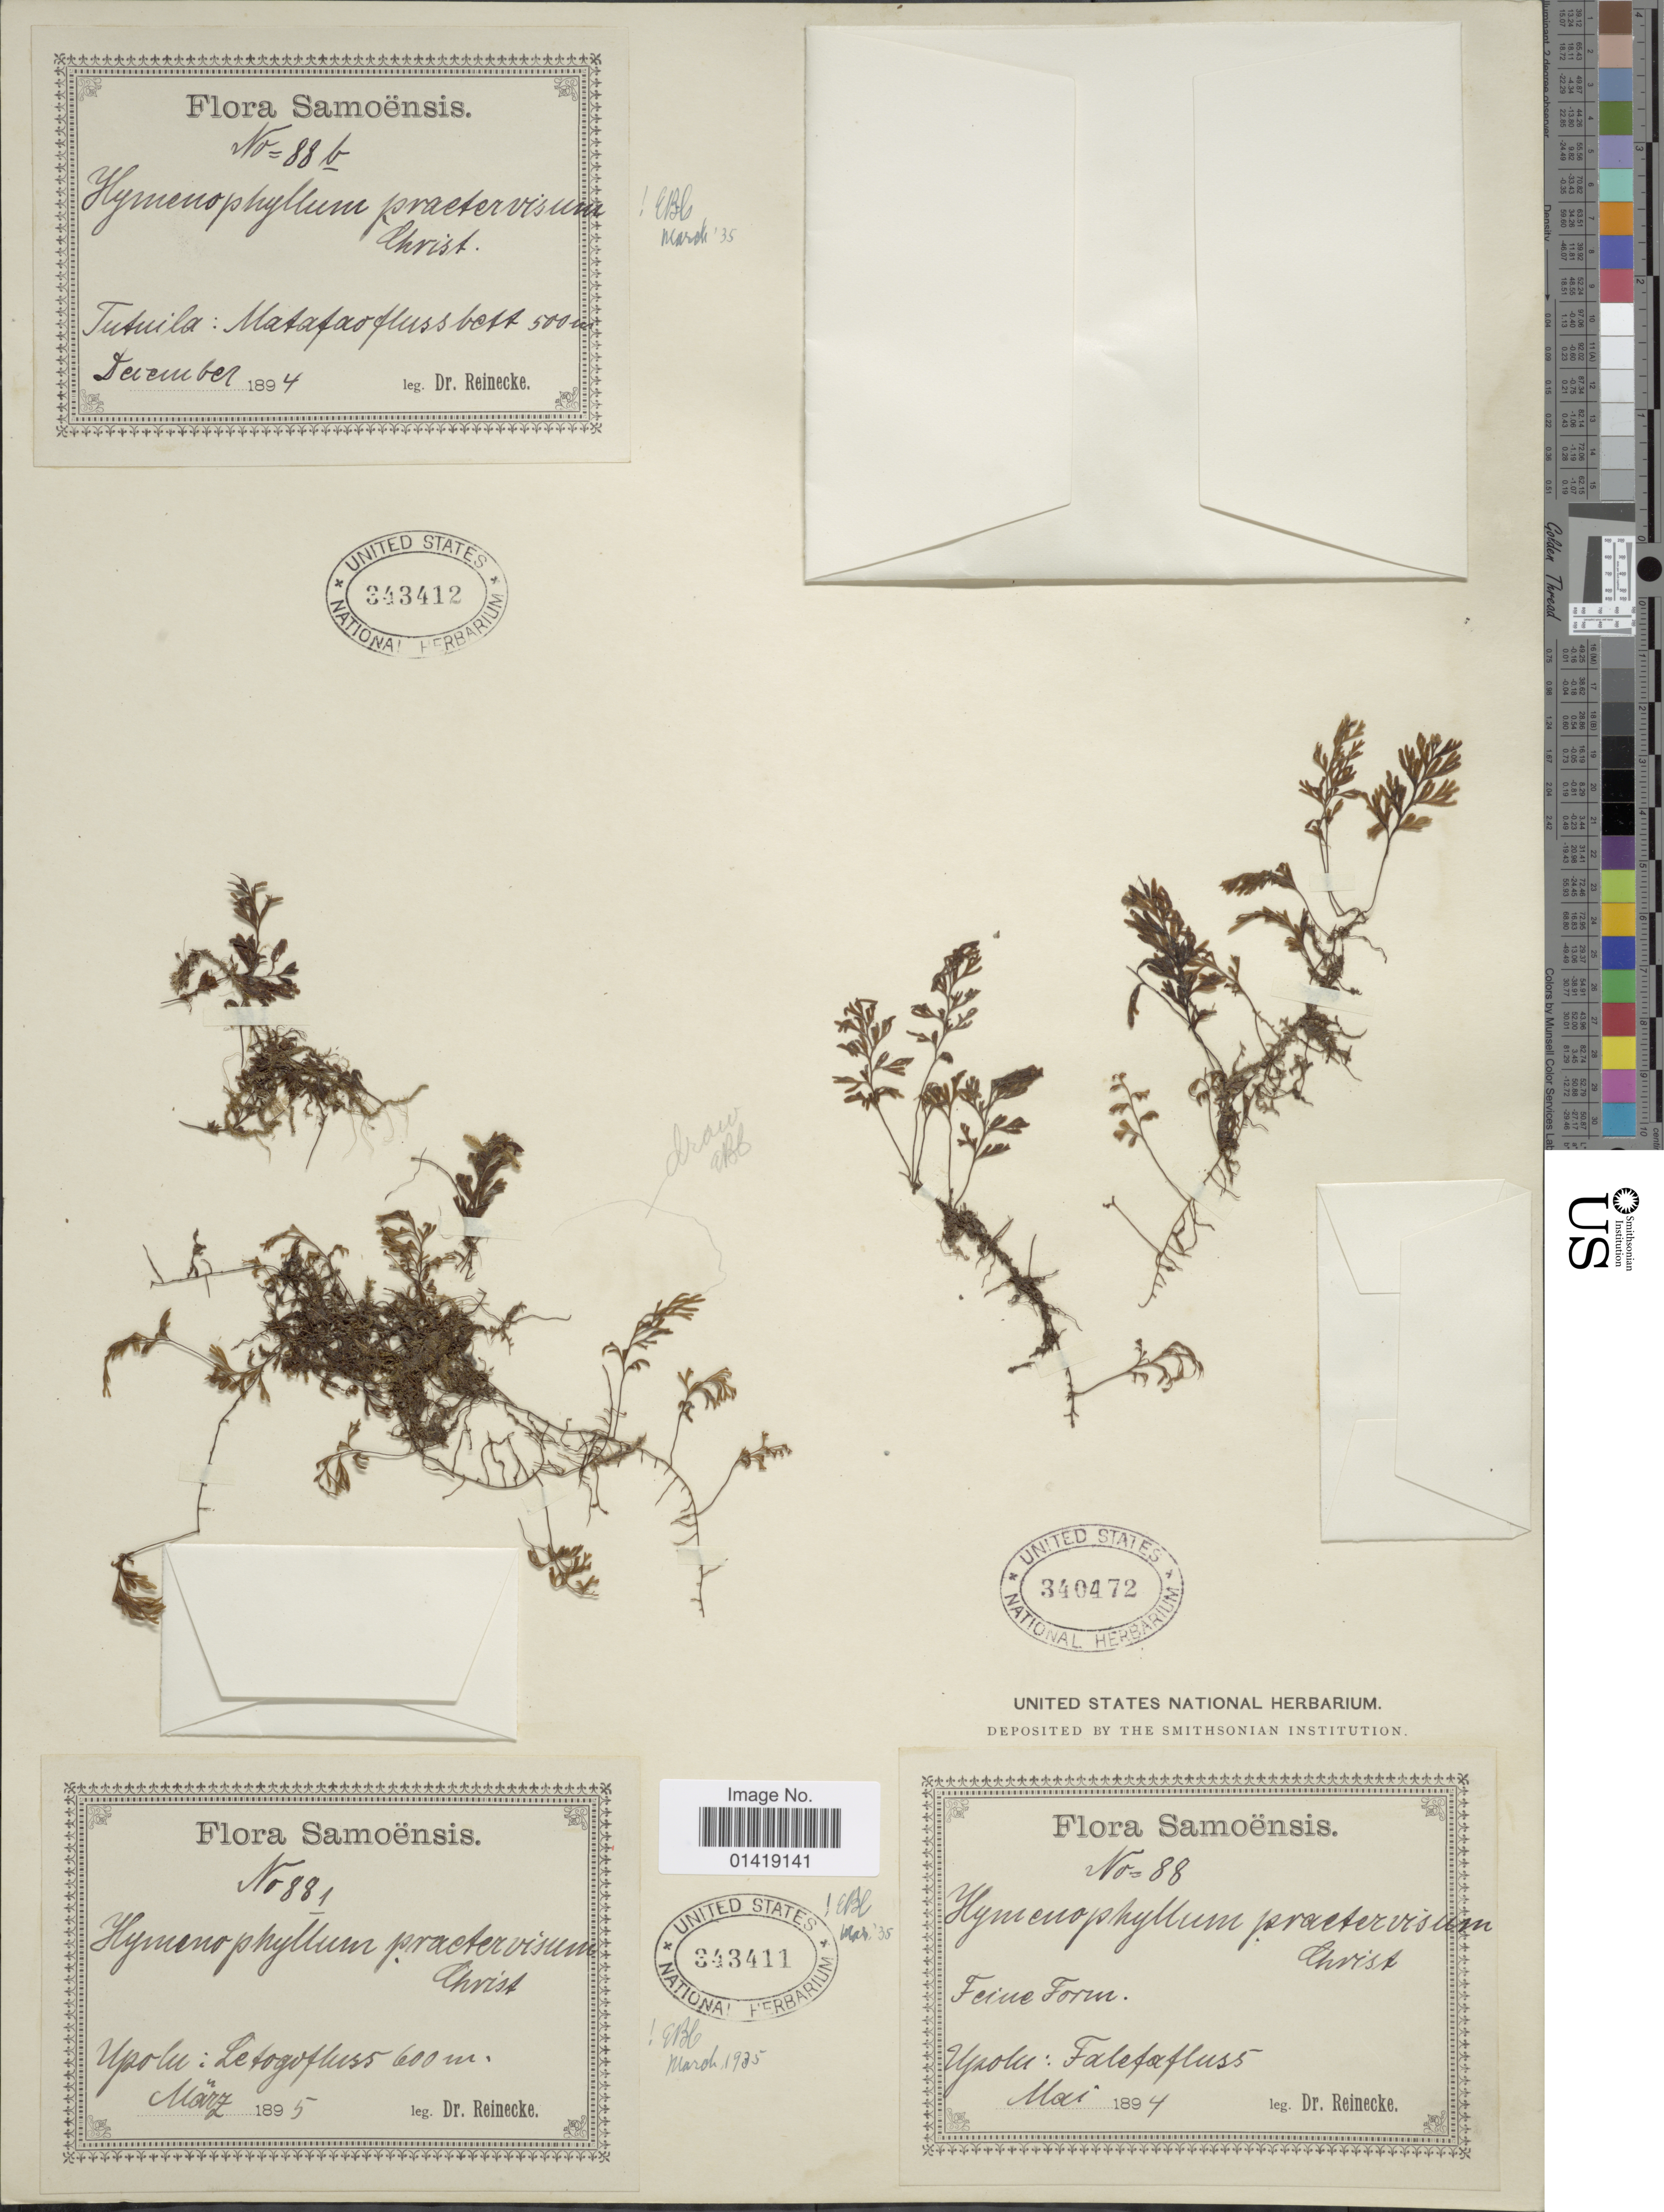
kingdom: Plantae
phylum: Tracheophyta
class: Polypodiopsida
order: Hymenophyllales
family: Hymenophyllaceae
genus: Hymenophyllum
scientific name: Hymenophyllum praetervisum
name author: Ching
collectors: -- Reinecke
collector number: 88b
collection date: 1894-12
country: American Samoa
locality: Tutuila: Matafao flussbett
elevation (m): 500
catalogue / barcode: US 343412-3